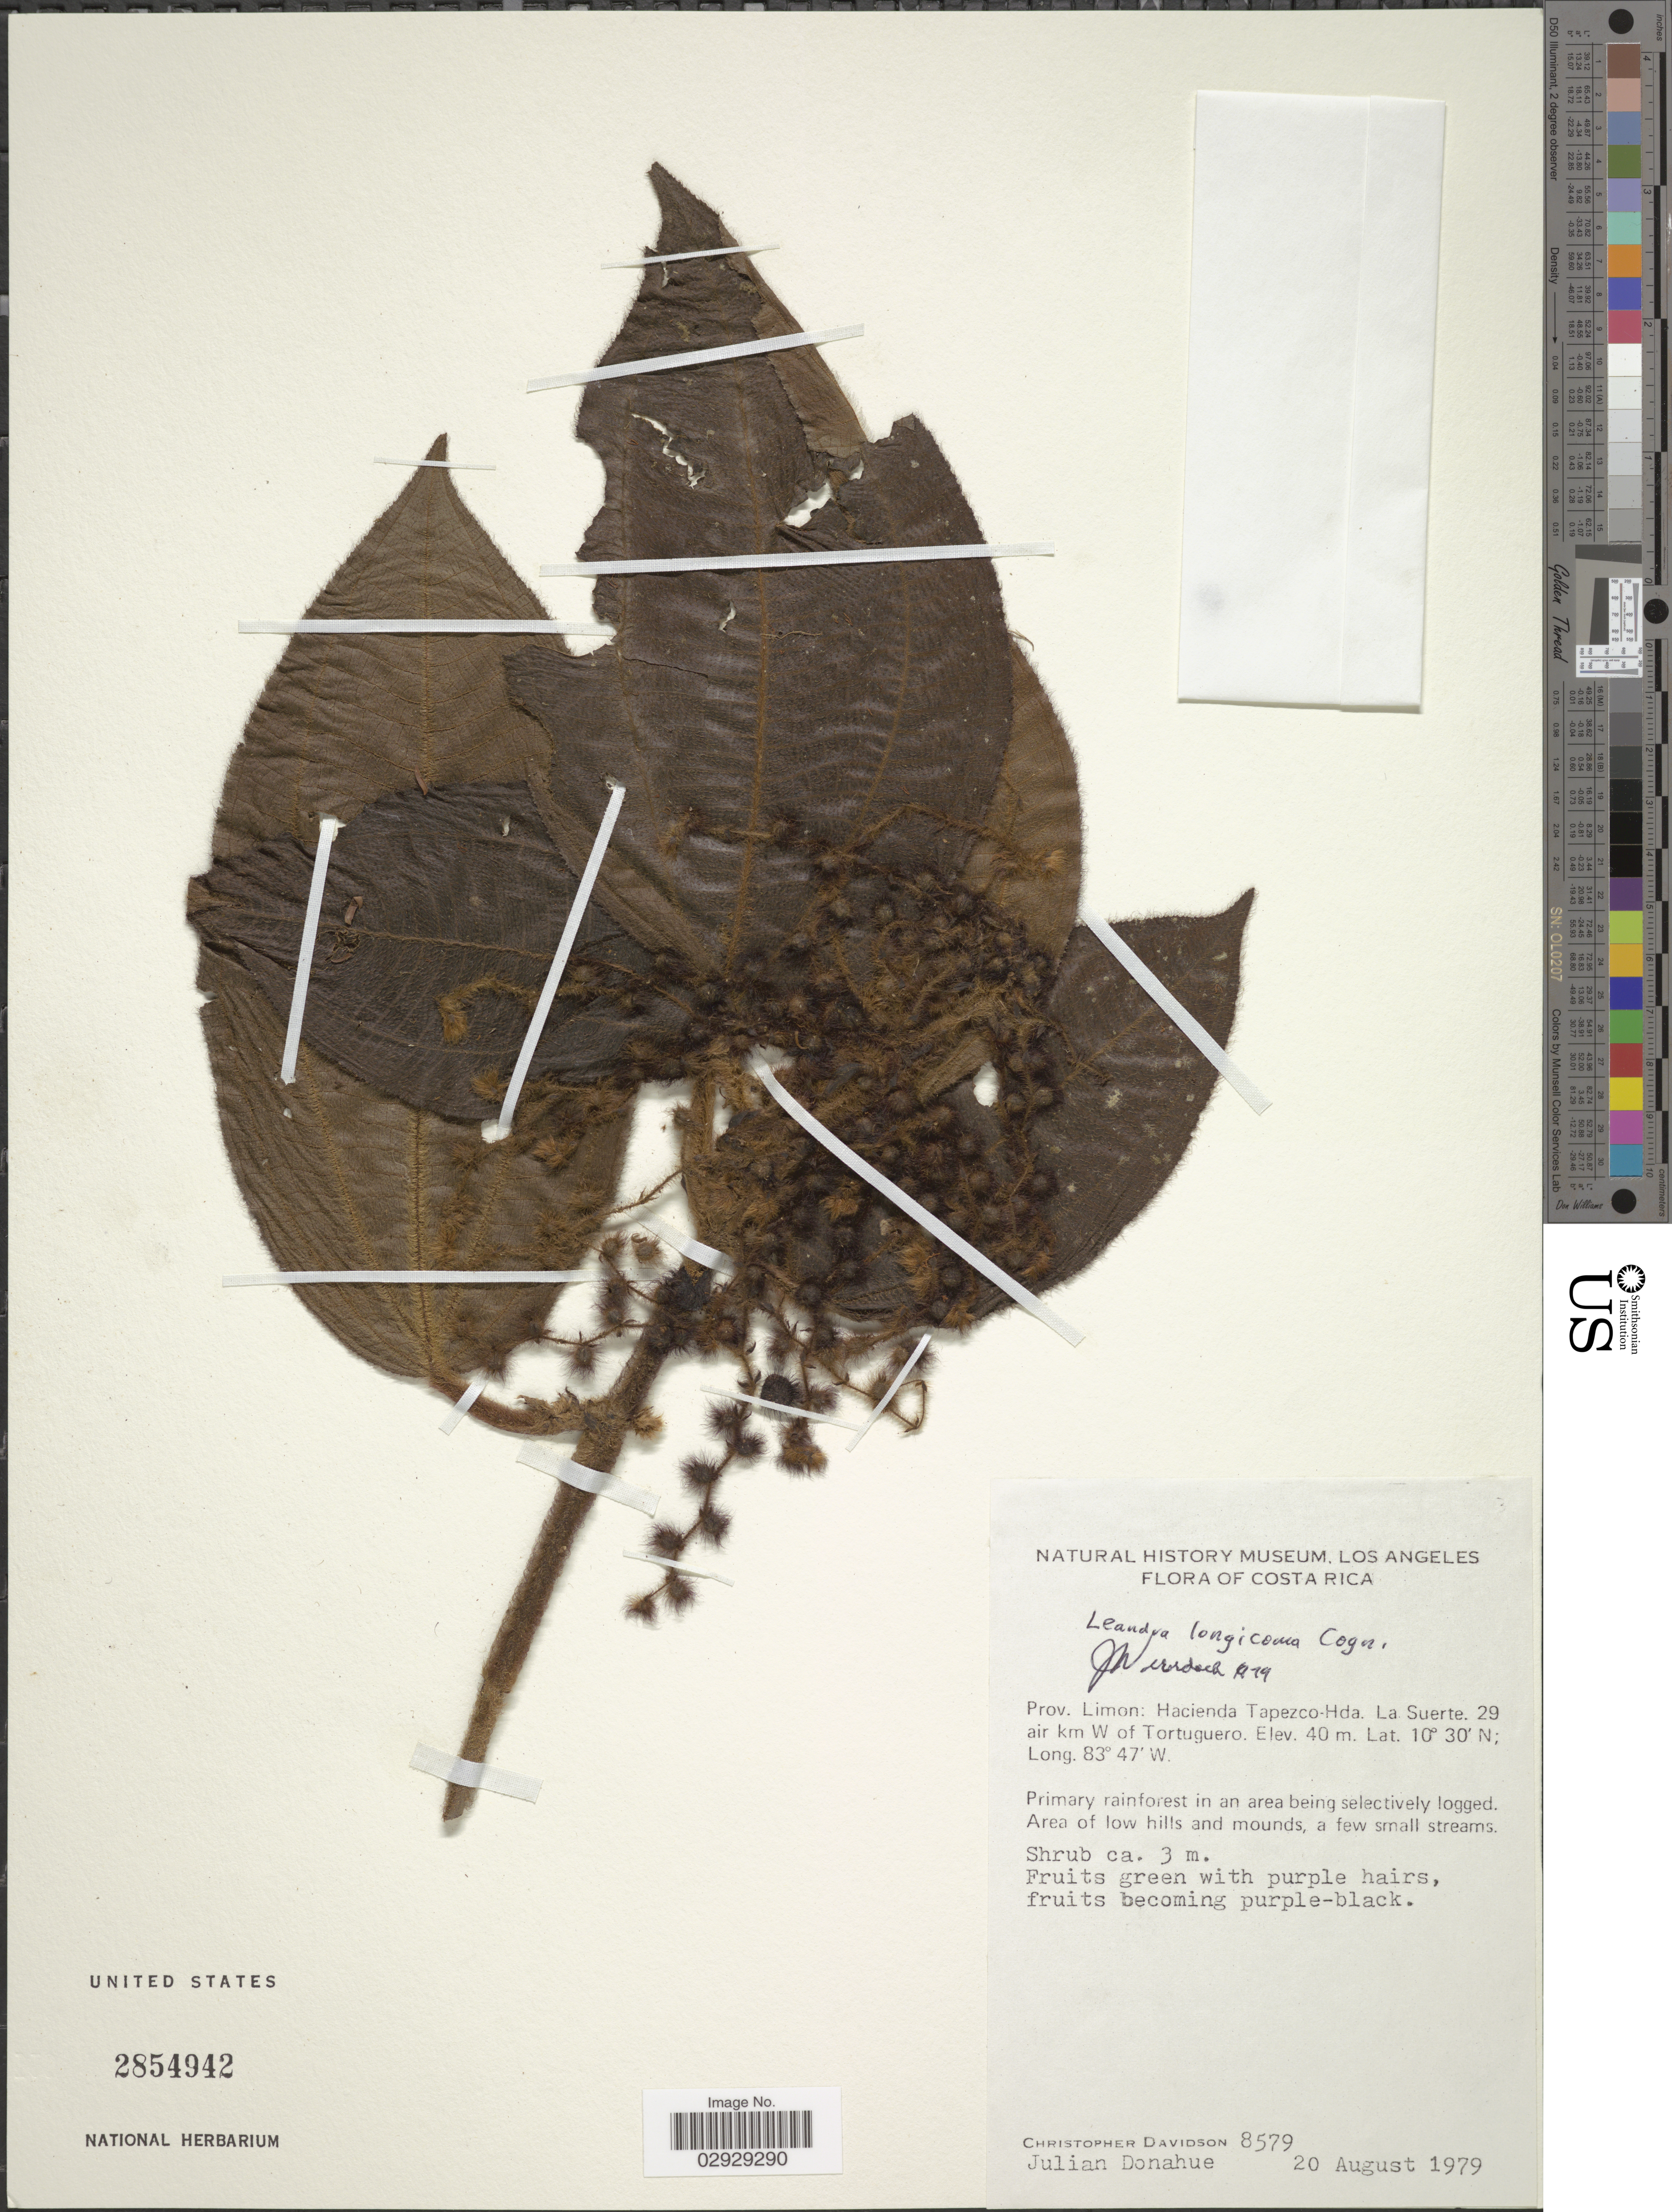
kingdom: Plantae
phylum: Tracheophyta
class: Magnoliopsida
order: Myrtales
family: Melastomataceae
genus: Leandra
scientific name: Leandra longicoma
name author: Cogn.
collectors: C. Davidson & J. Donahue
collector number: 8579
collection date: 1979-08-20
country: Costa Rica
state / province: Limón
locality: Hacienda Tapezco-Hda. La Suerte. 29 air km W of Tortuguero.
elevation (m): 40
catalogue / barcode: US 2854942